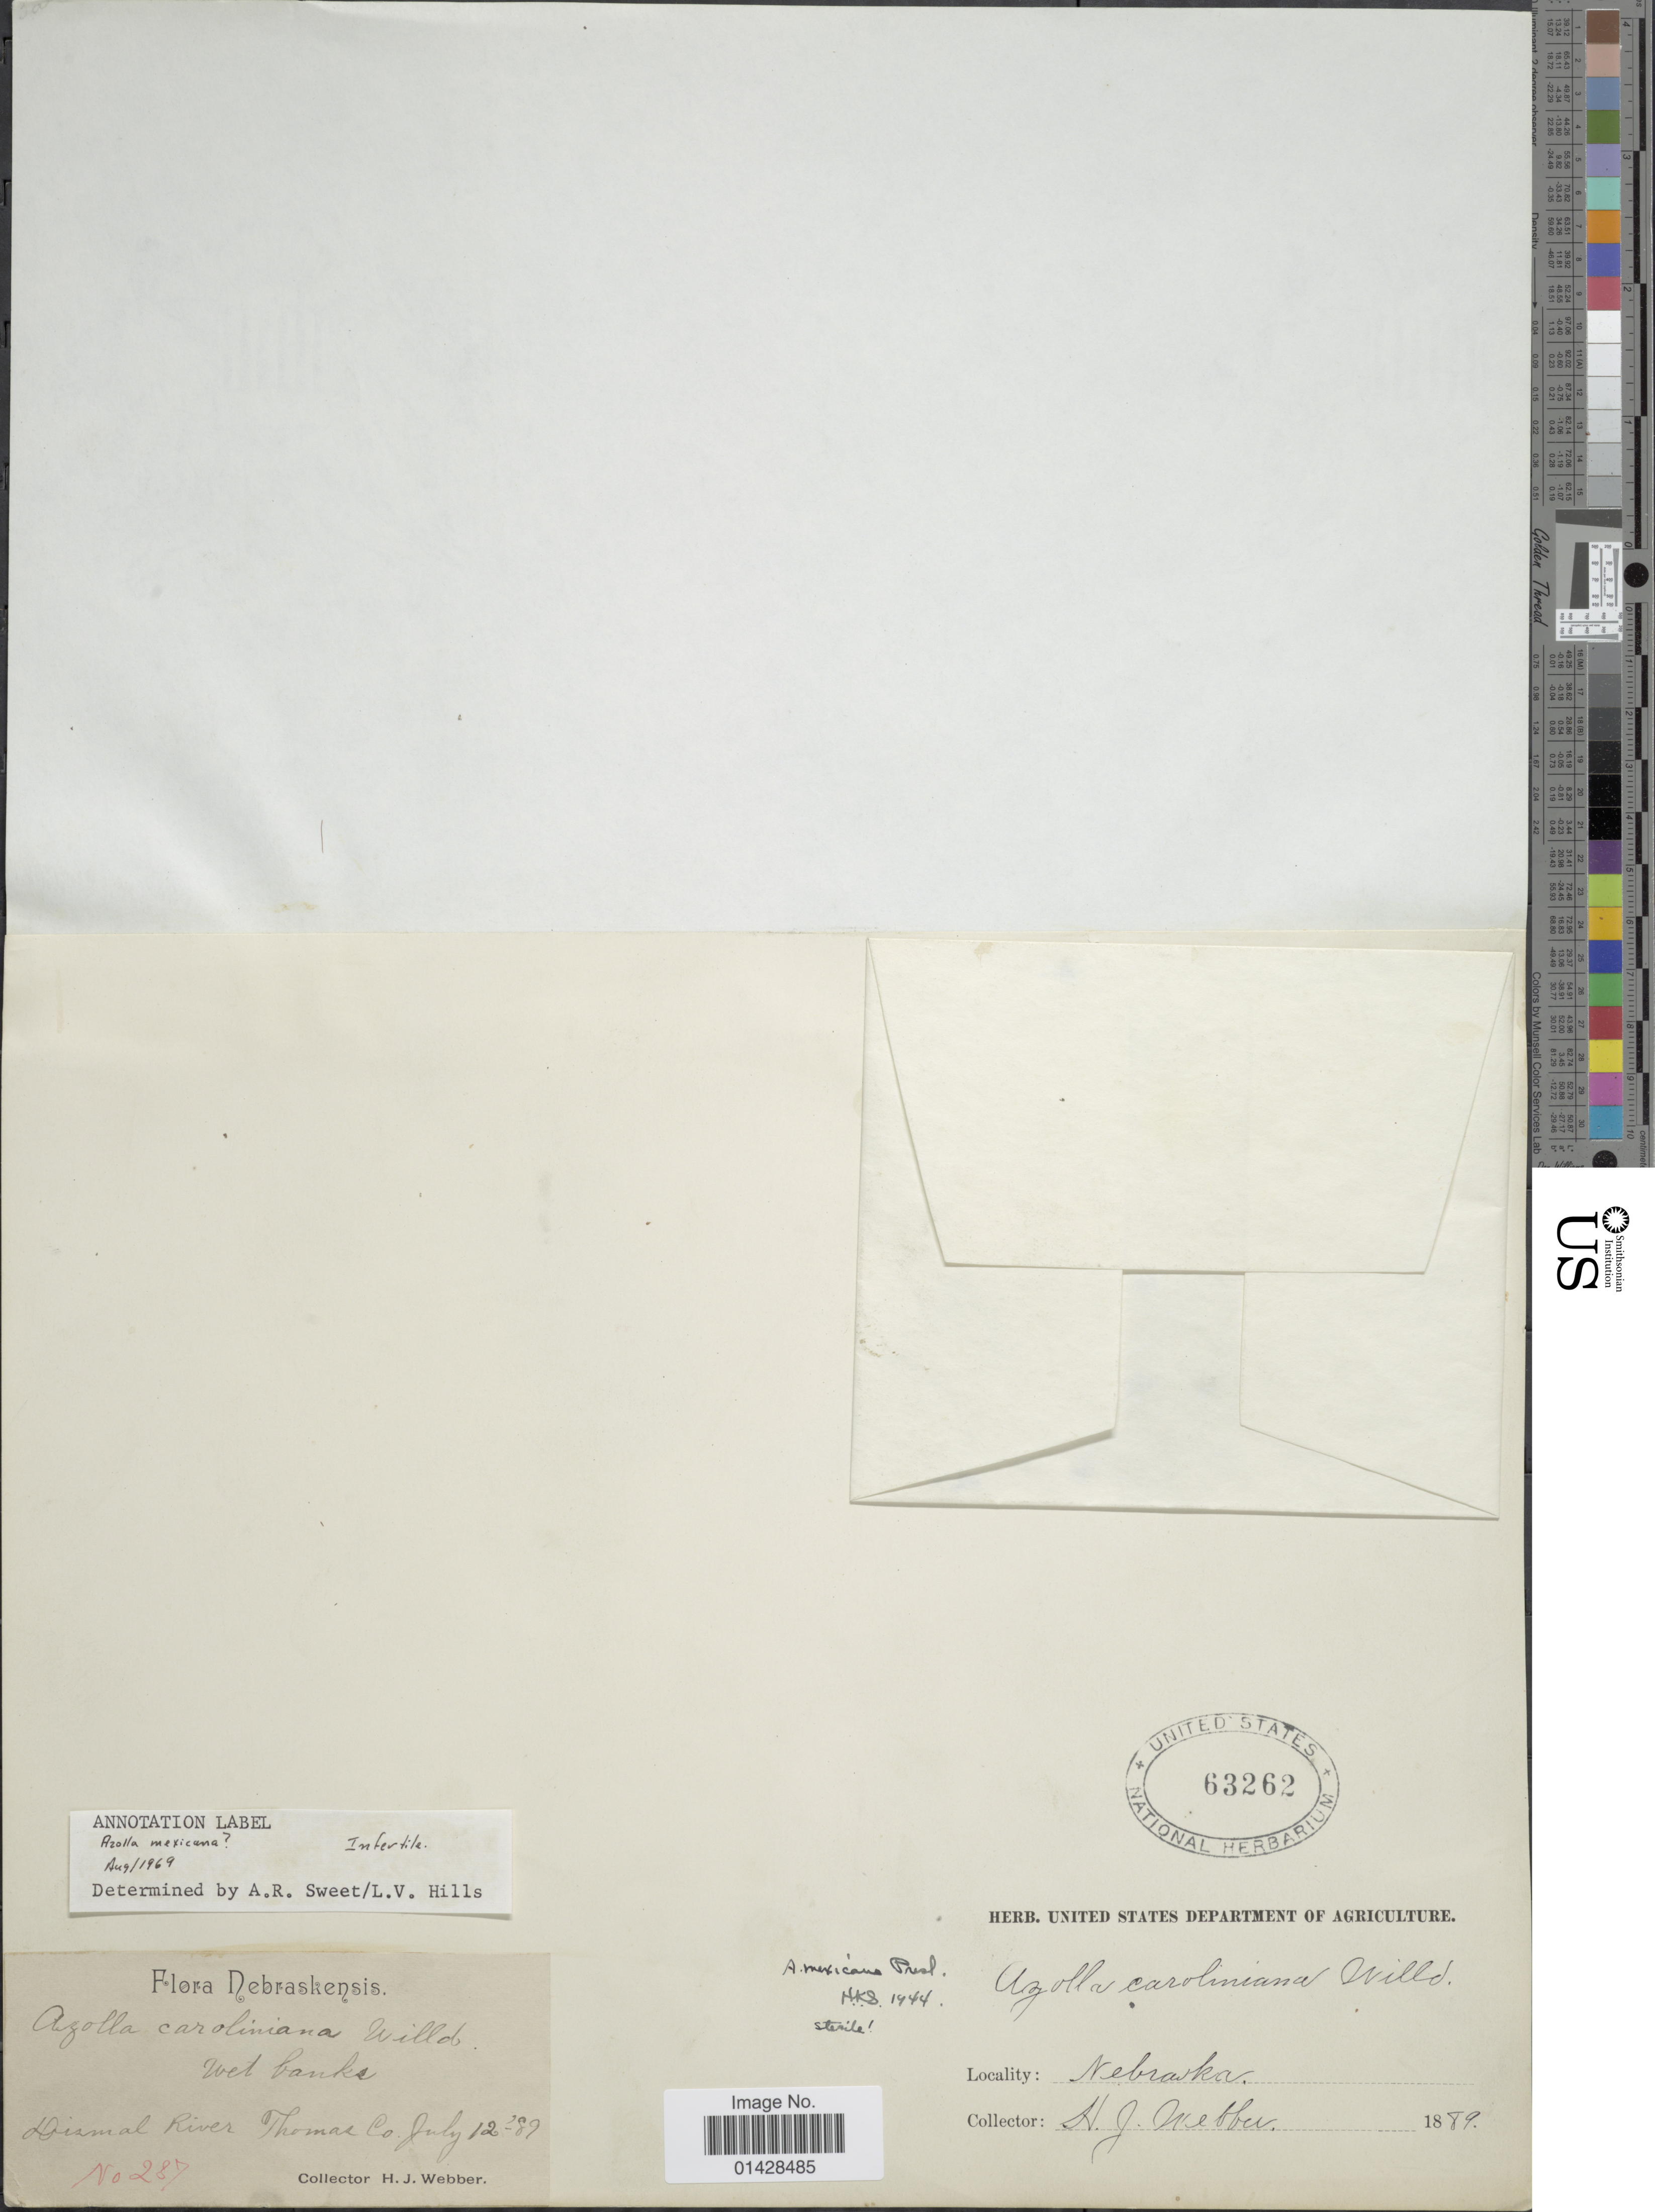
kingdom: Plantae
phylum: Tracheophyta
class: Polypodiopsida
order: Salviniales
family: Salviniaceae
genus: Azolla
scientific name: Azolla mexicana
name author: C. Presl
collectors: H. Webber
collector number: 287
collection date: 1889-07-12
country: United States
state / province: Nebraska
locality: Wet banks, Dismal River, Thomas Co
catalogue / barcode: US 63262